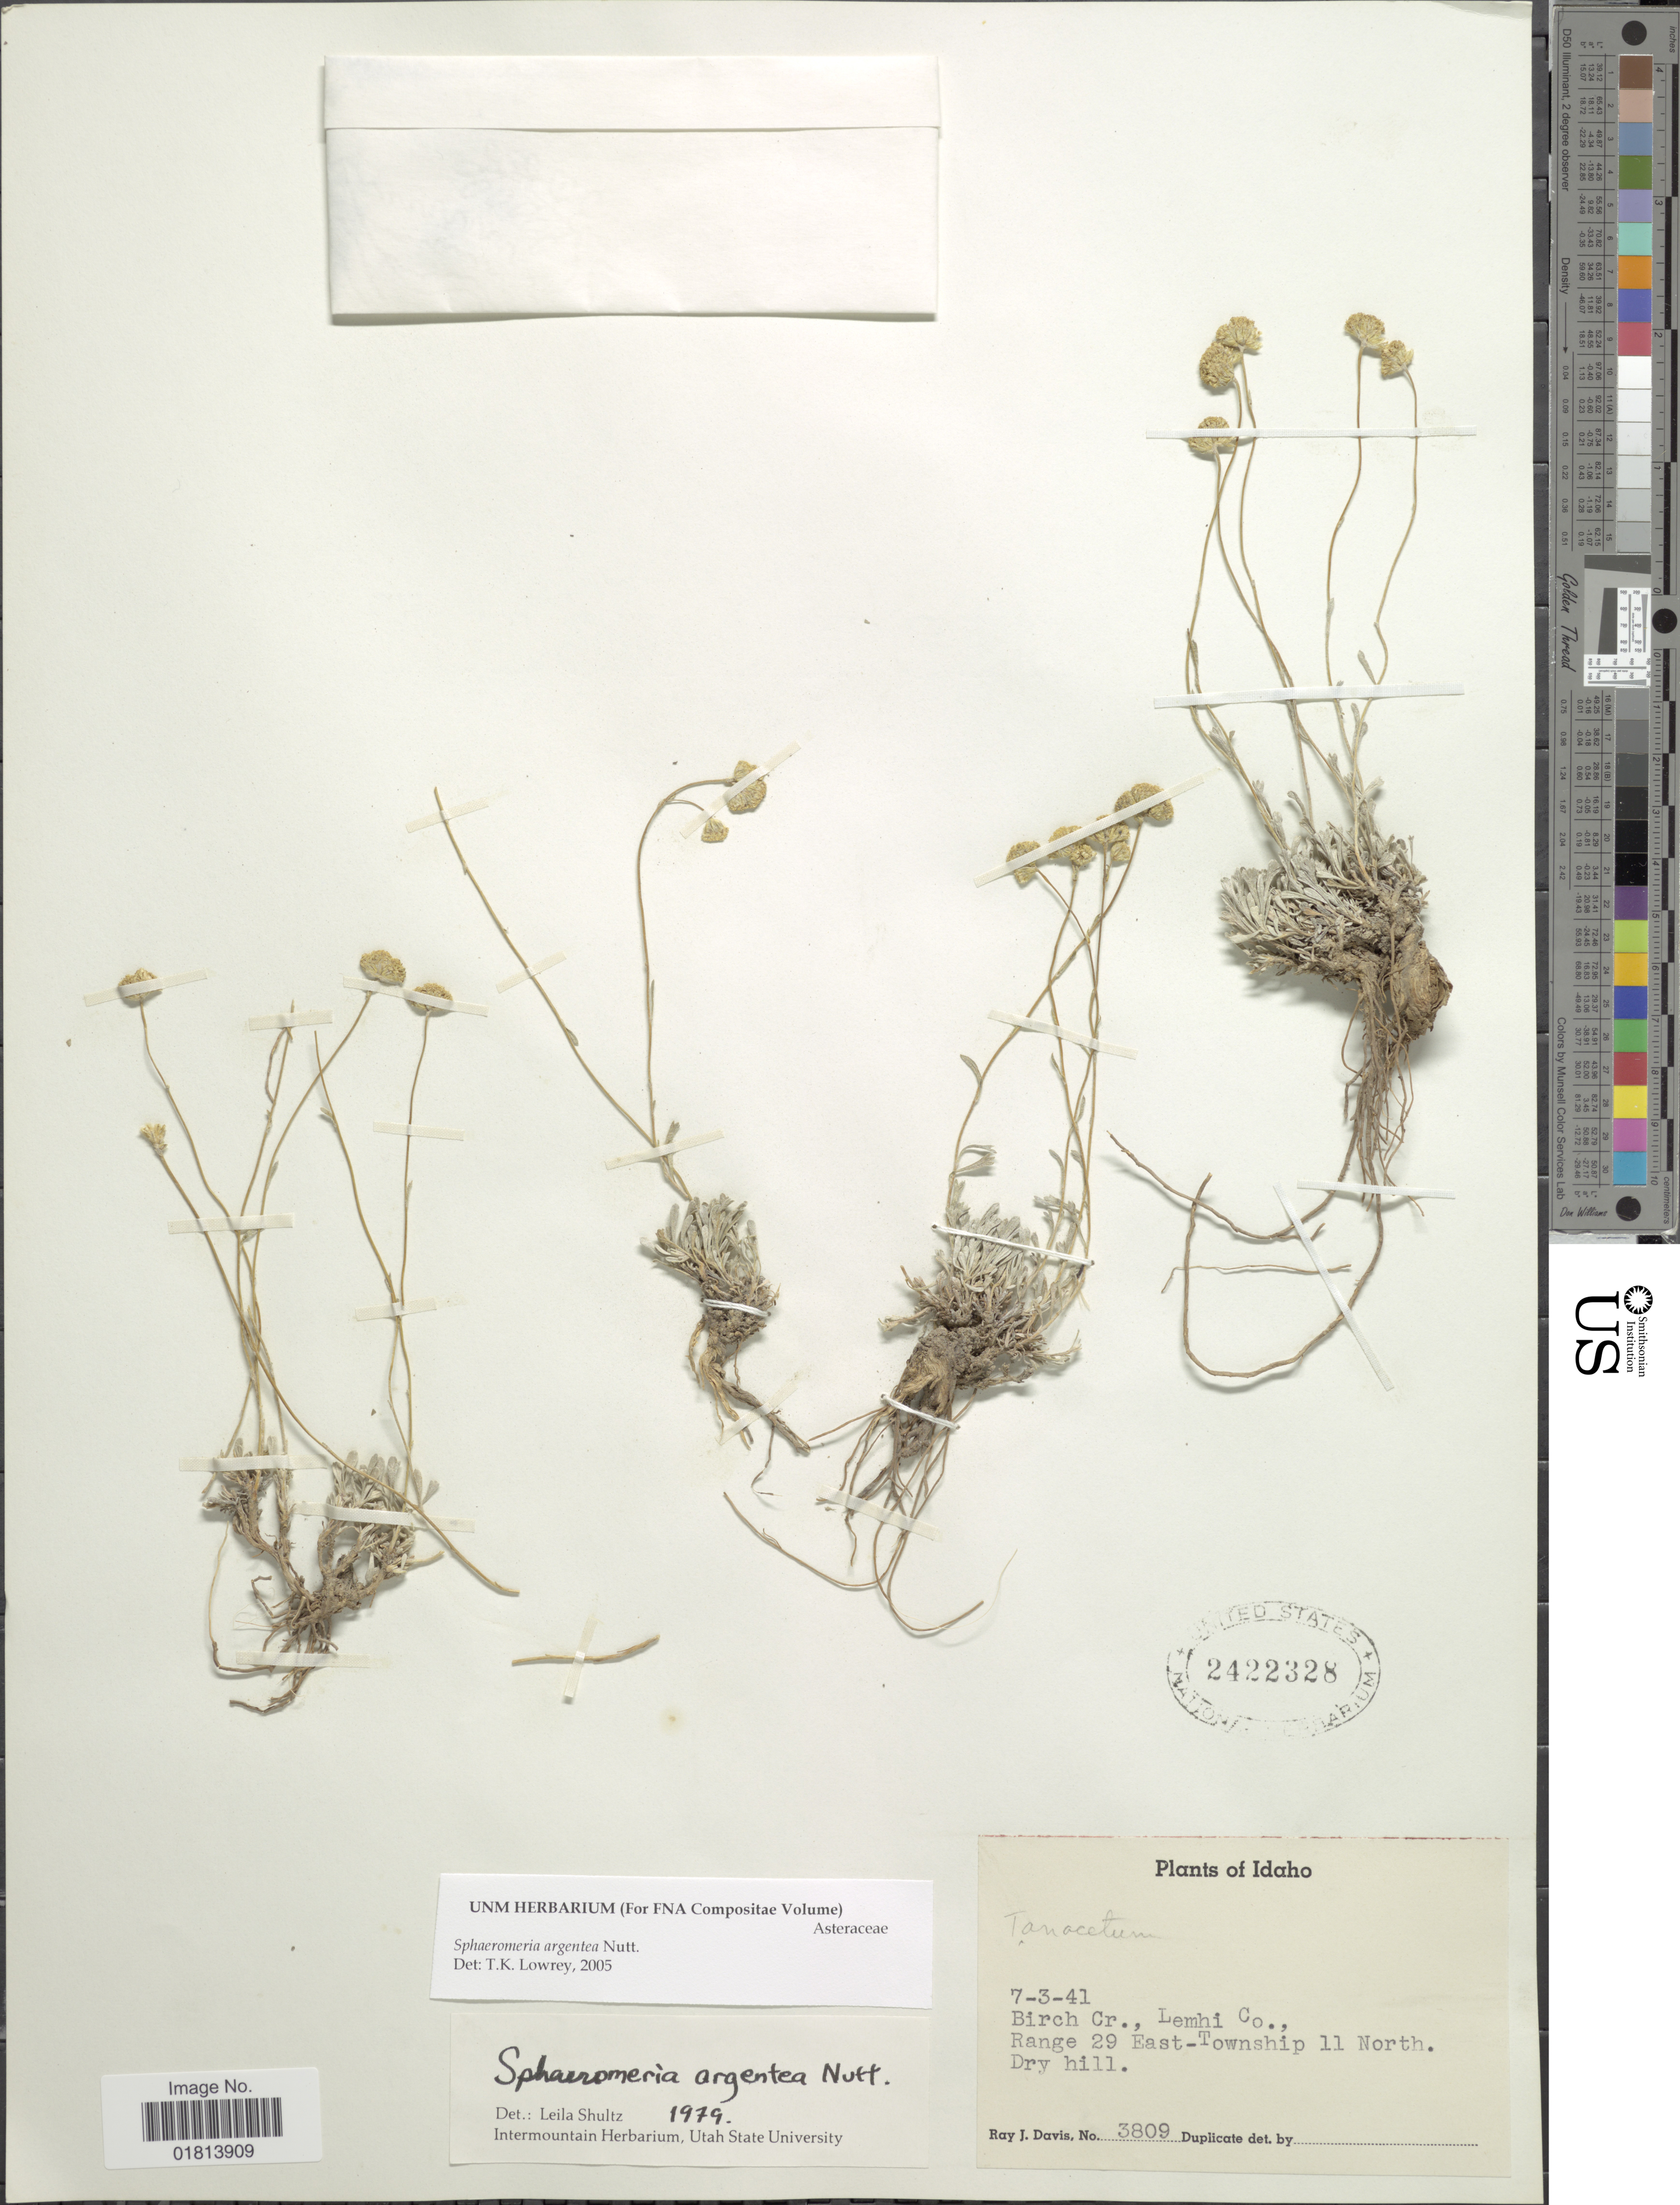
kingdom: Plantae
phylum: Tracheophyta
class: Magnoliopsida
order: Asterales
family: Asteraceae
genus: Sphaeromeria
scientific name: Sphaeromeria argentea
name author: Nutt.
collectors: R. Davis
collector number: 3809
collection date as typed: Transcribed d/m/y: 7/3/41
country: United States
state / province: Idaho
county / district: Lemhi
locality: Birch Cr., Range 29 East-Township 11 North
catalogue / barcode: US 2422328